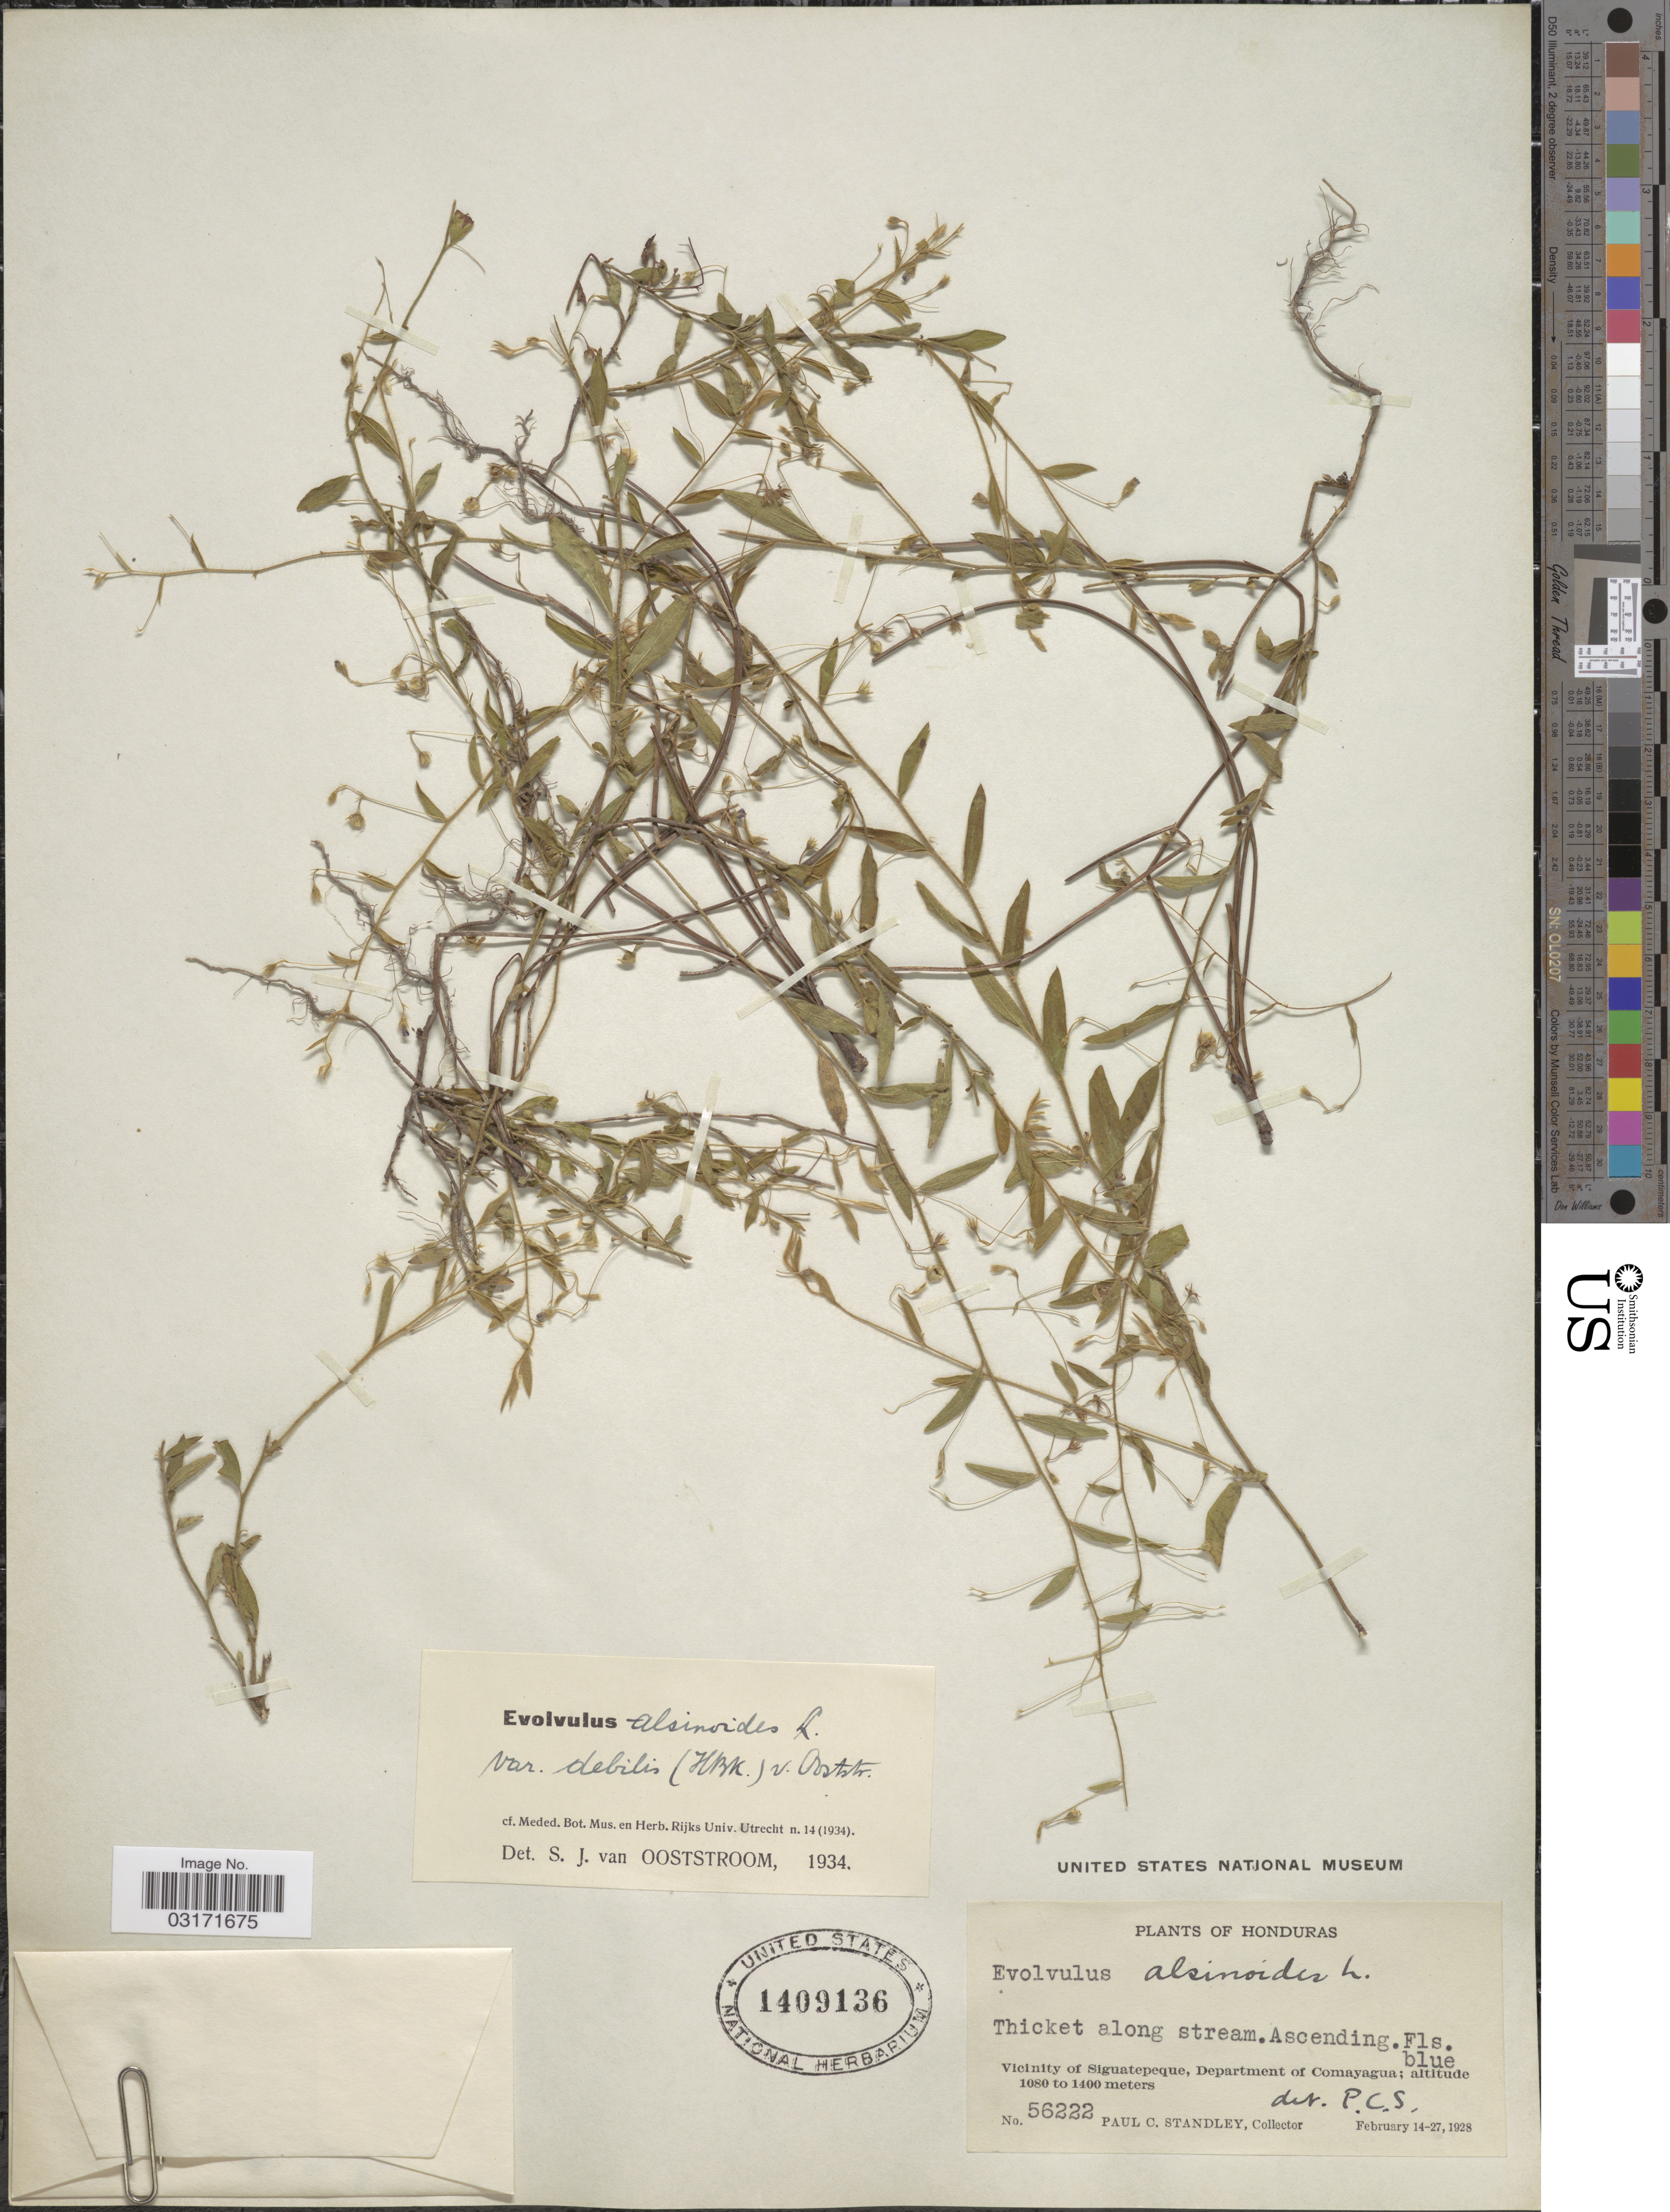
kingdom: Plantae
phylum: Tracheophyta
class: Magnoliopsida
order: Solanales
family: Convolvulaceae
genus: Evolvulus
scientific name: Evolvulus alsinoides var. debilis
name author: (Kunth) Ooststr.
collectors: P. C. Standley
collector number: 56222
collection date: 1928-02-14/1928-02-27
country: Honduras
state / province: Comayagua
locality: Vicinity of Siguatepeque, Department of Comayagua.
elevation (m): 1080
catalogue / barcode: US 1409136